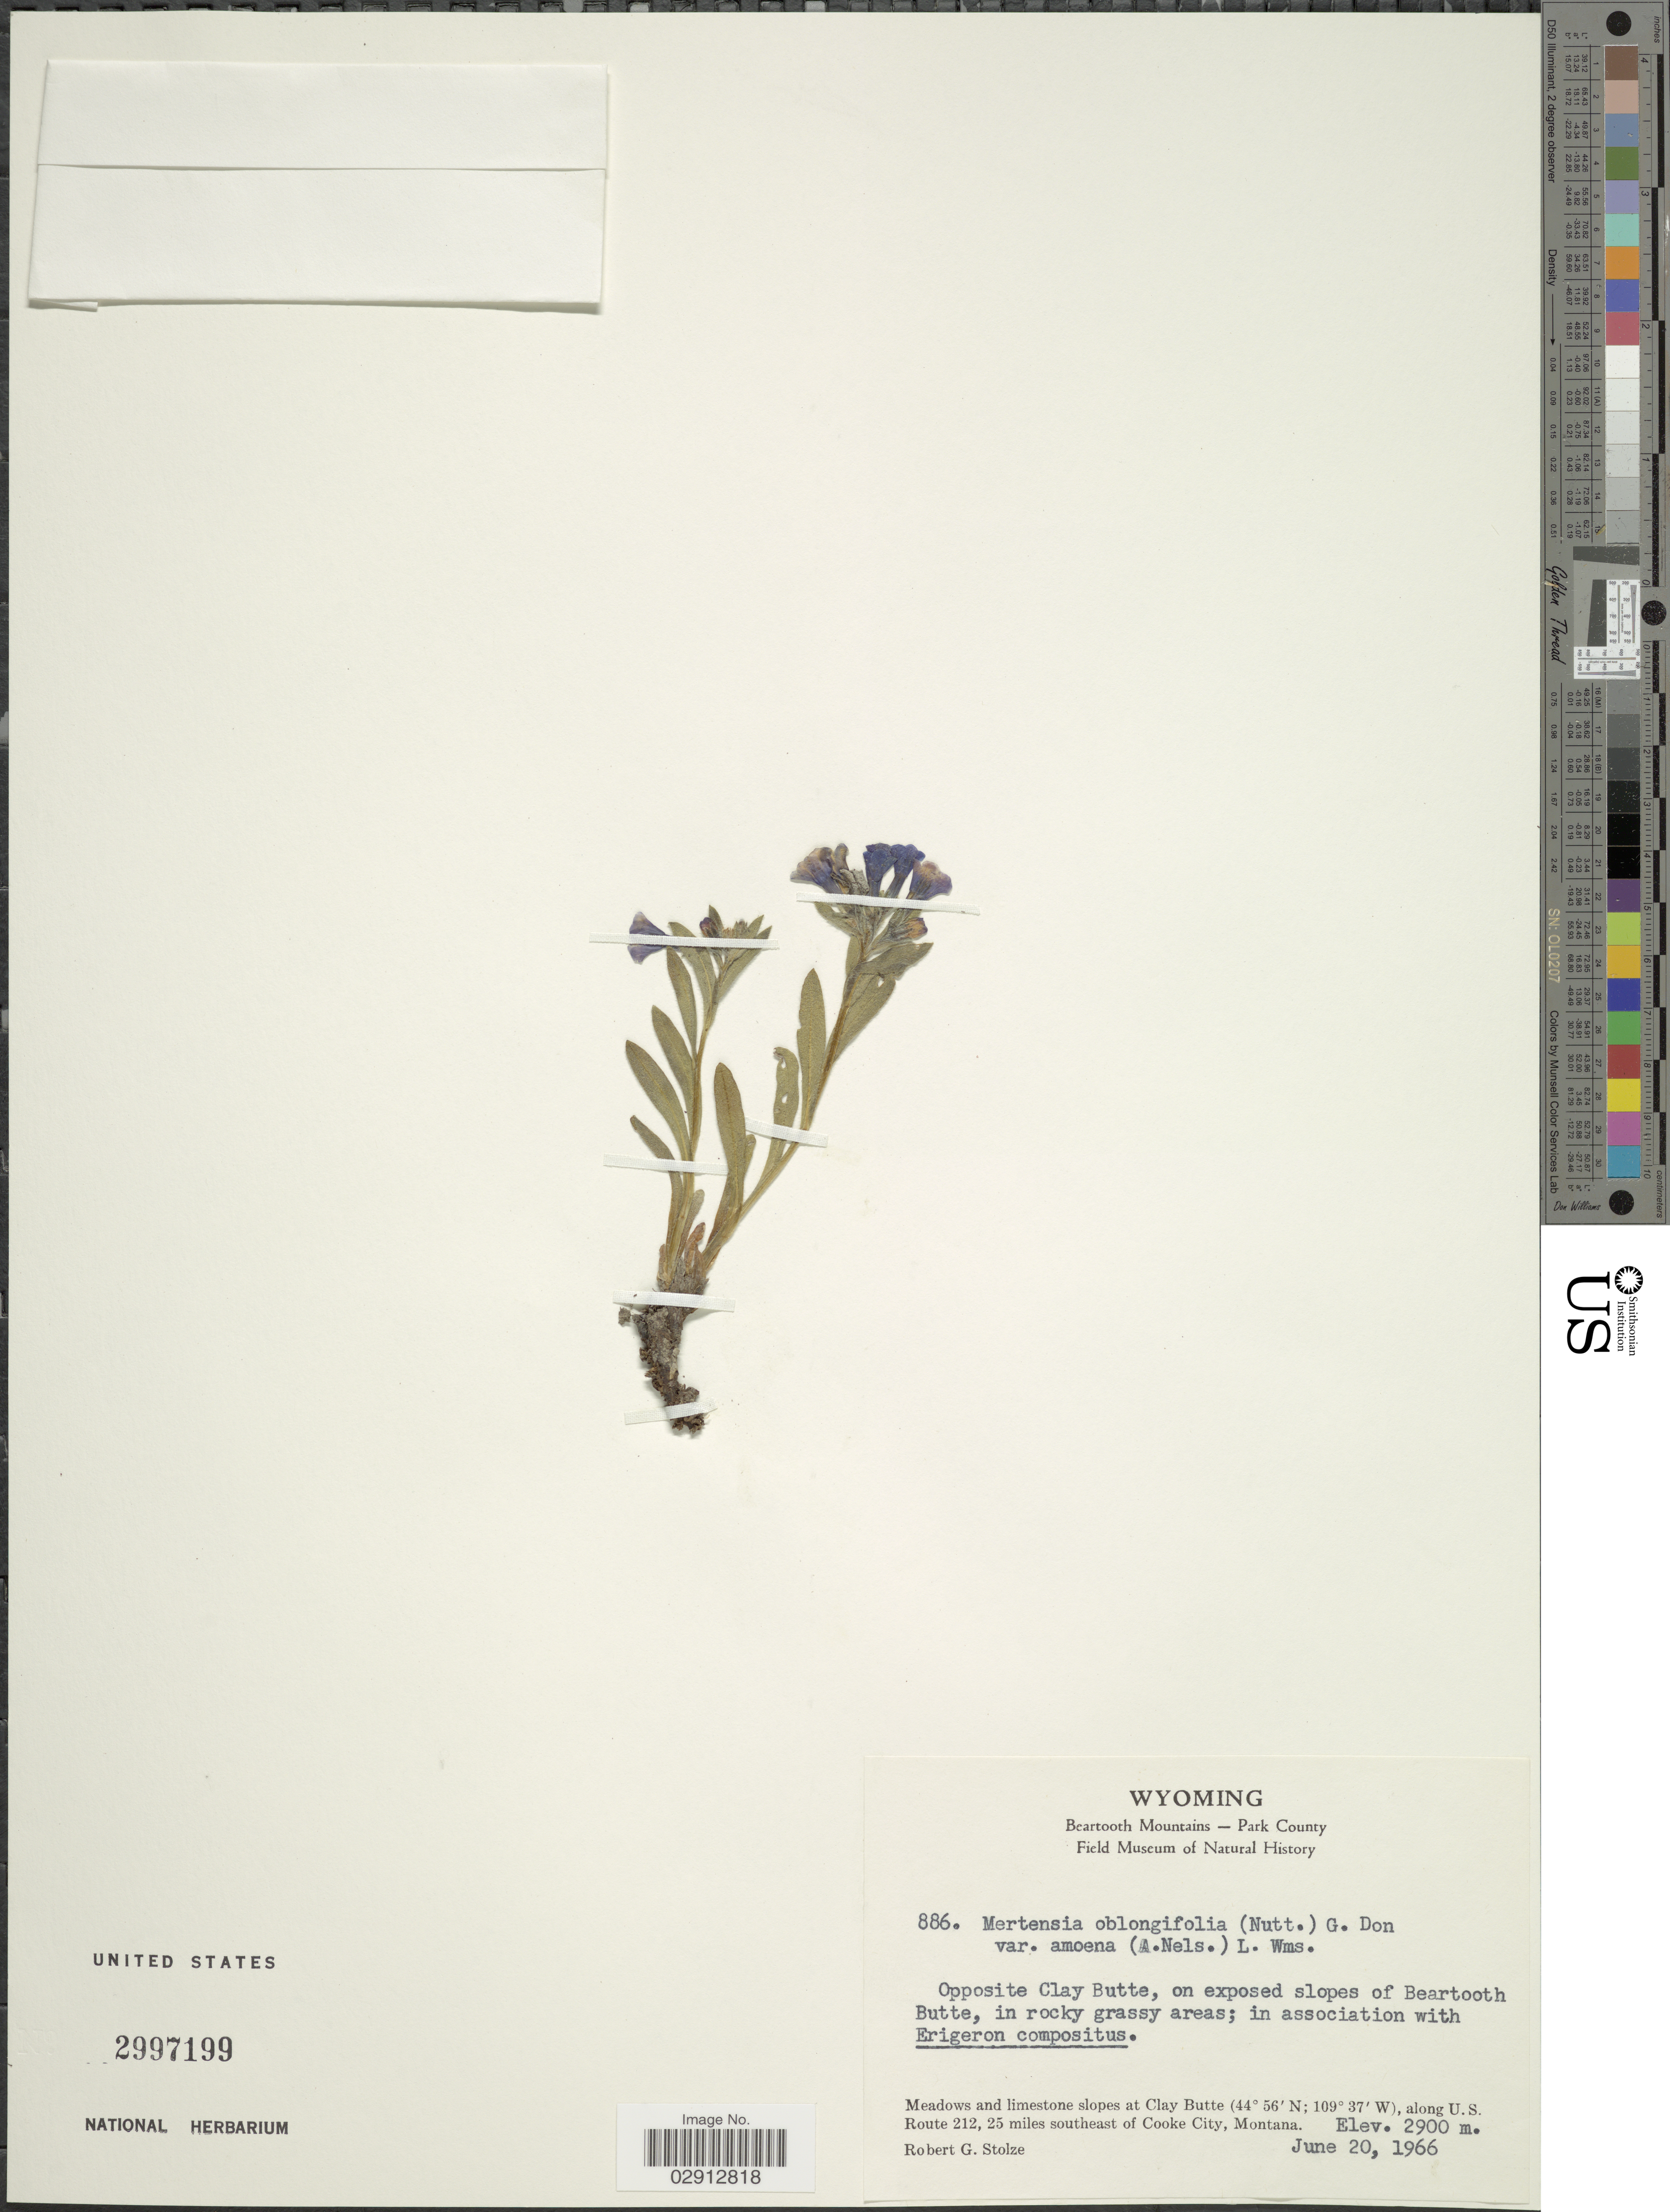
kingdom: Plantae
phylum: Tracheophyta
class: Magnoliopsida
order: Boraginales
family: Boraginaceae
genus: Mertensia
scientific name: Mertensia oblongifolia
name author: (Nutt.) G. Don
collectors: R. G. Stolze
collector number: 886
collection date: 1966-06-20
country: United States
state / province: Wyoming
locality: Beartooth Mountains - Park County. [unsure placement] Opposite Clay Butte, on exposed slopes of Beartooth Butte. Meadow and limestone slopes at Clay Nutte, along U.S. Route 212, 25 miles southeast of Cooke City.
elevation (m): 2900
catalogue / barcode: US 2997199